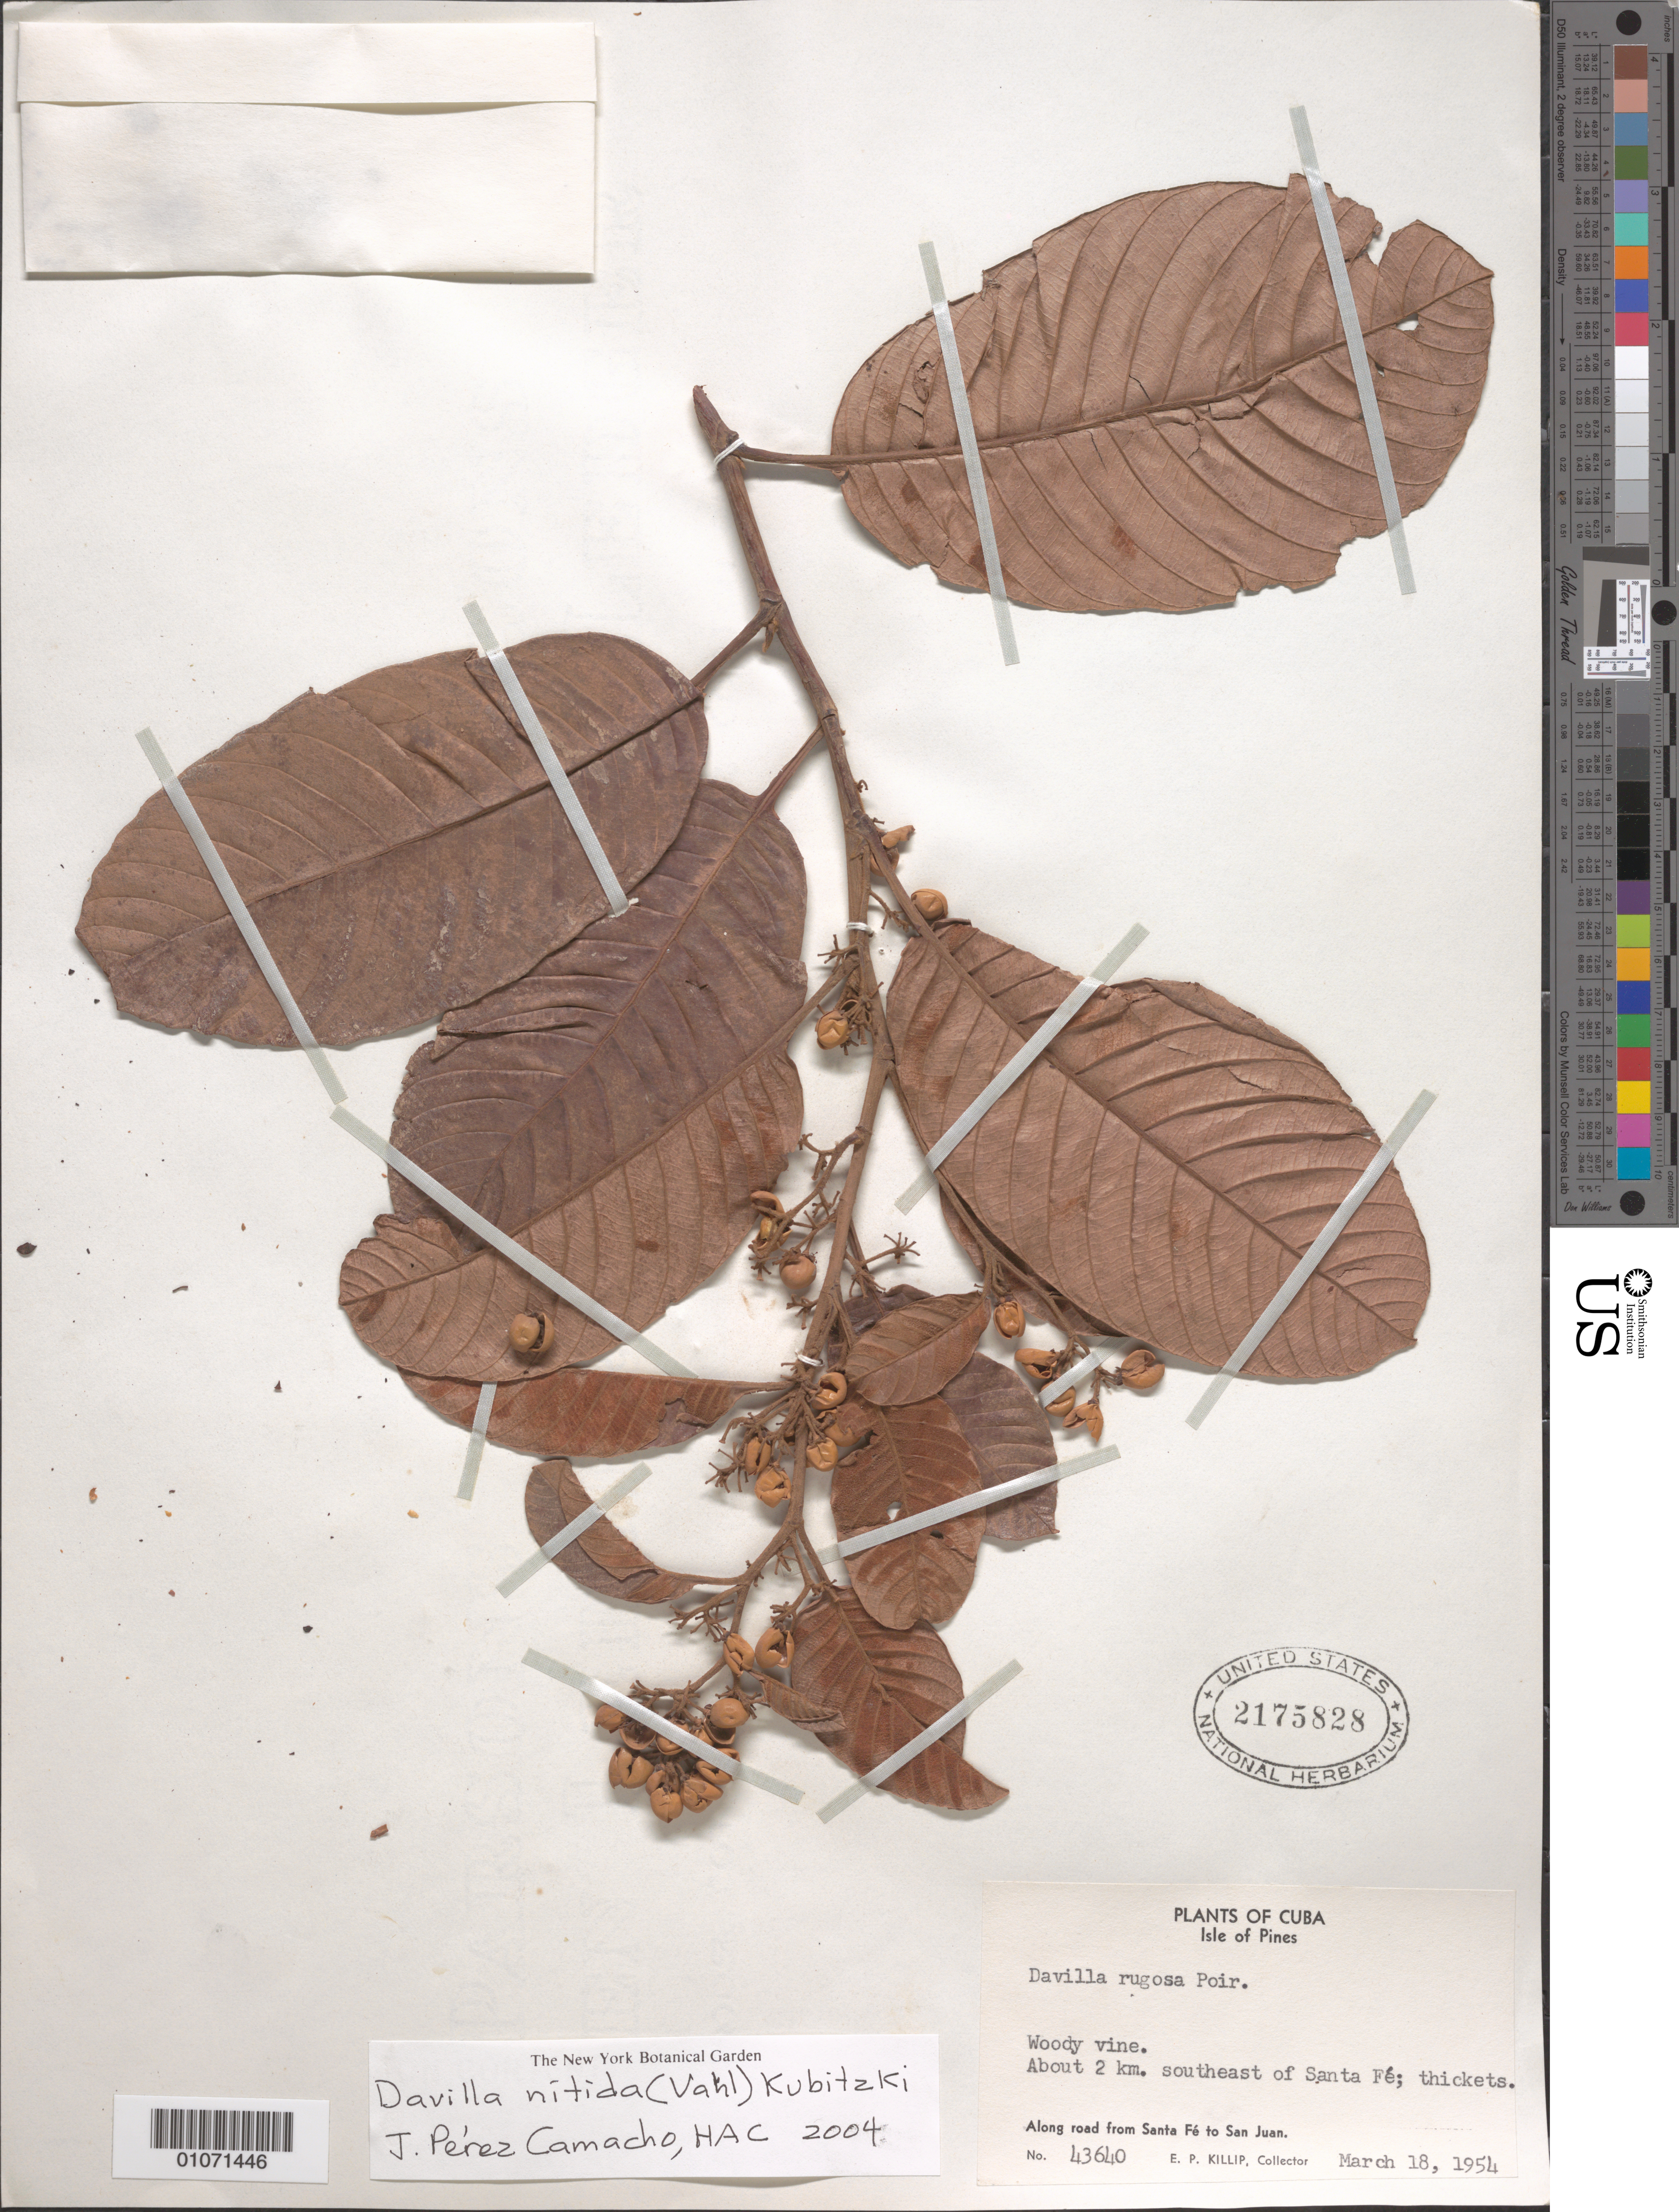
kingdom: Plantae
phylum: Tracheophyta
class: Magnoliopsida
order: Dilleniales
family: Dilleniaceae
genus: Davilla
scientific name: Davilla nitida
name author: (Vahl) Kubitzki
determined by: Peréz-Camacho, J.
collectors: E. P. Killip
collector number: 43640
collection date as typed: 18 Mar 1954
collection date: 1954-03-18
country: Cuba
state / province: Isla de La Juventud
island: Isla de la Juventud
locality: Isle of Pines, Santa Fé, about 2 km SE along road to San Juan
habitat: Thickets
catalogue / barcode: US 2175828